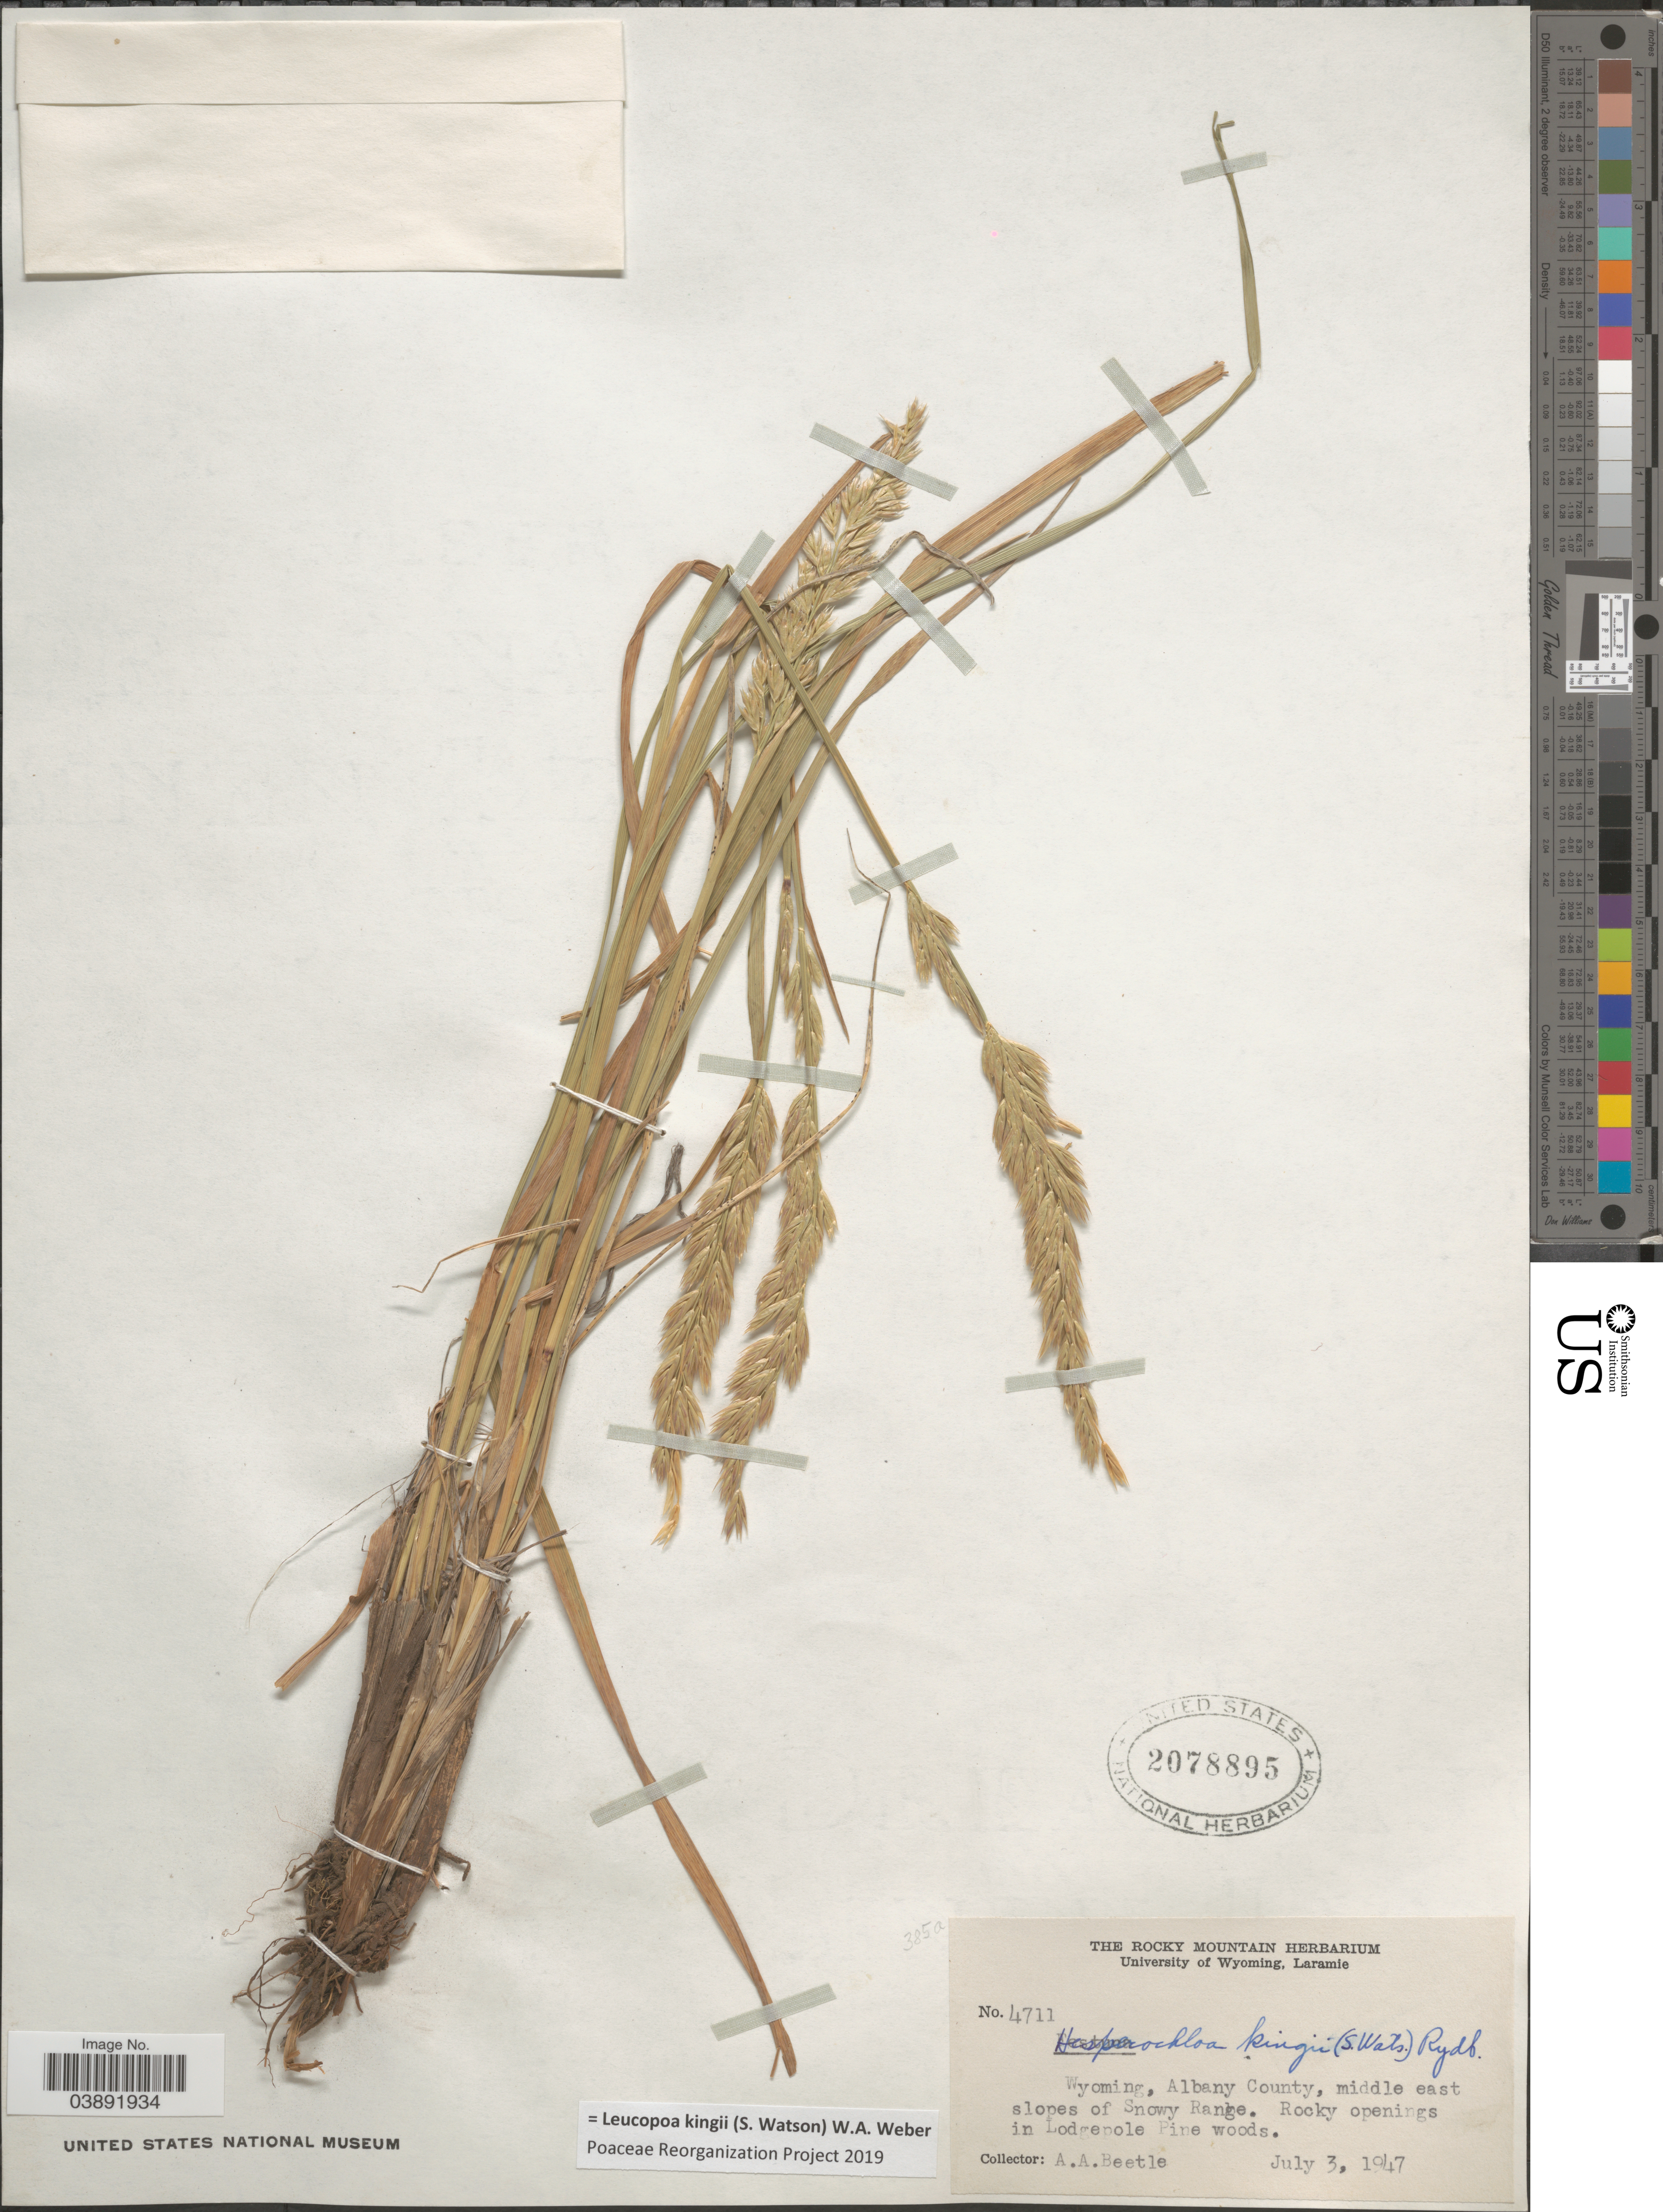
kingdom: Plantae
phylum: Tracheophyta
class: Liliopsida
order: Poales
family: Poaceae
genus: Hesperochloa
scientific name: Hesperochloa kingii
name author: (S. Watson) Rydb.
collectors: A. A. Beetle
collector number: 4711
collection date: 1947-07-03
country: United States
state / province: Wyoming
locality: Albany County, middle east slopes of Snowy Range. Rocky openings in Lodgepole Pine woods.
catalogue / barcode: US 2078895